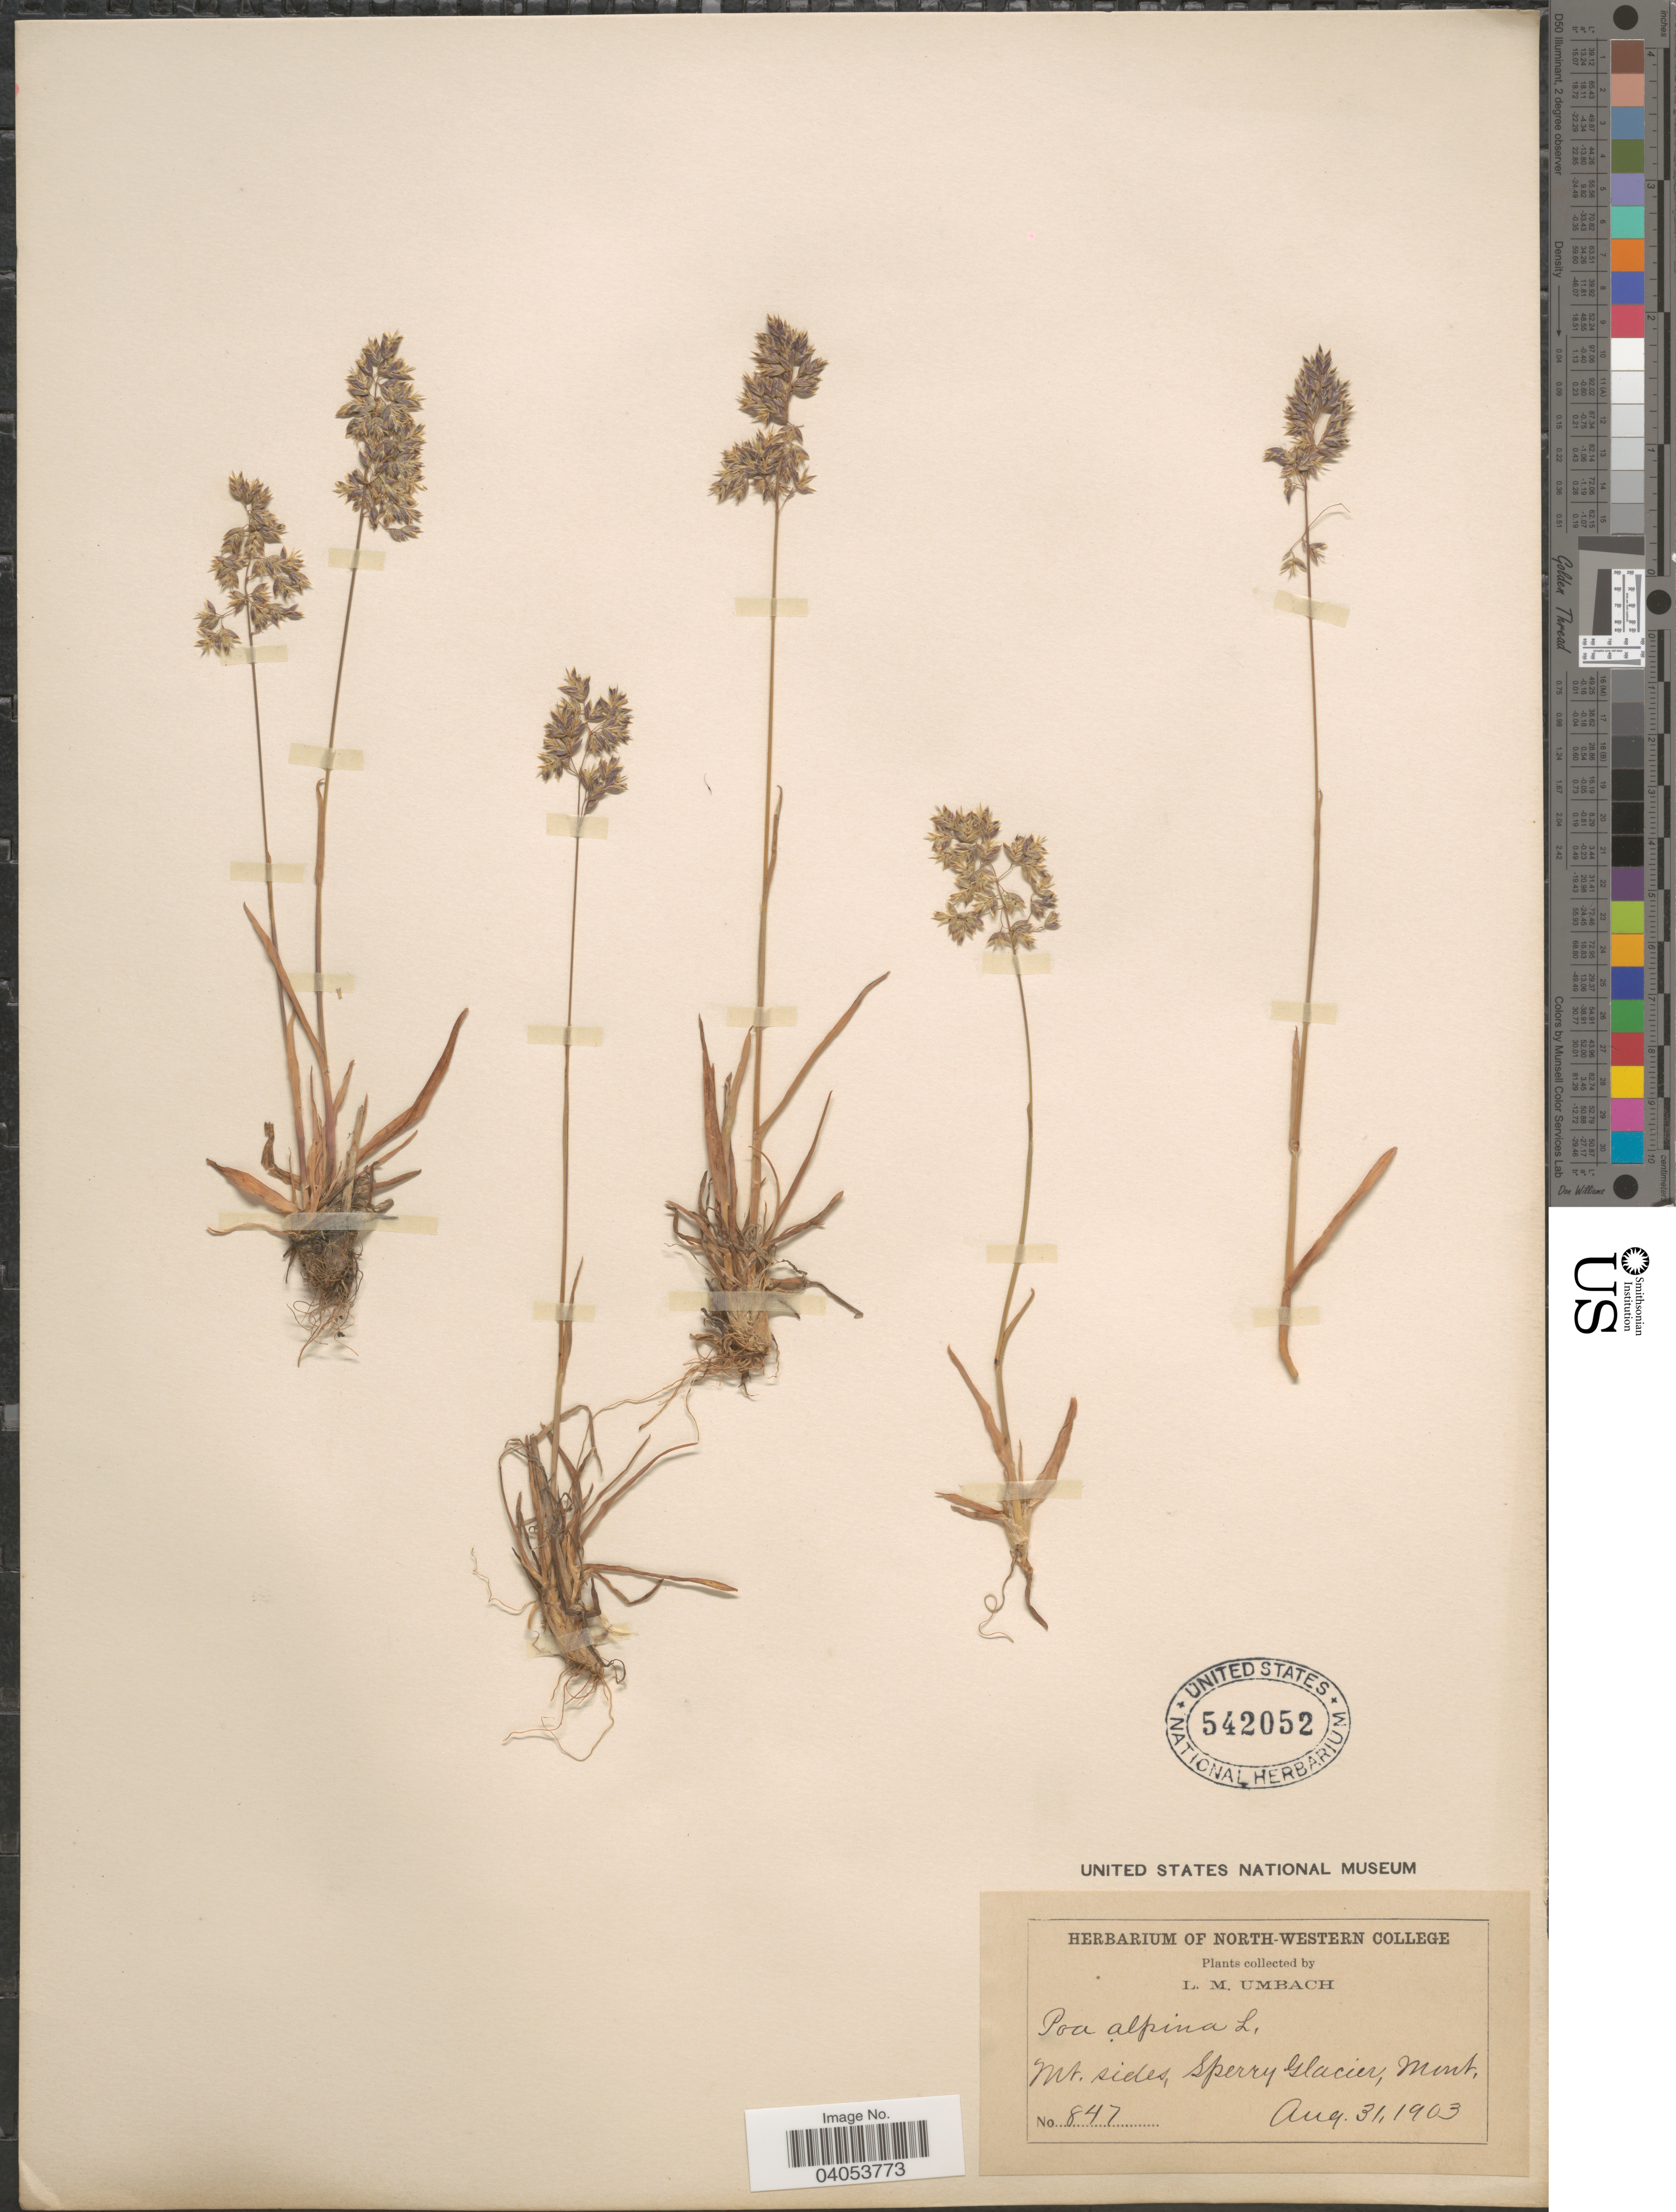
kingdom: Plantae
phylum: Tracheophyta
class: Liliopsida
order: Poales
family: Poaceae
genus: Poa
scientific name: Poa alpina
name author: L.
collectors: L. M. Umbach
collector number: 847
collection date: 1903-08-31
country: United States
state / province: Montana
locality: Mt. sides, Sperry Glacier.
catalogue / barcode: US 542052